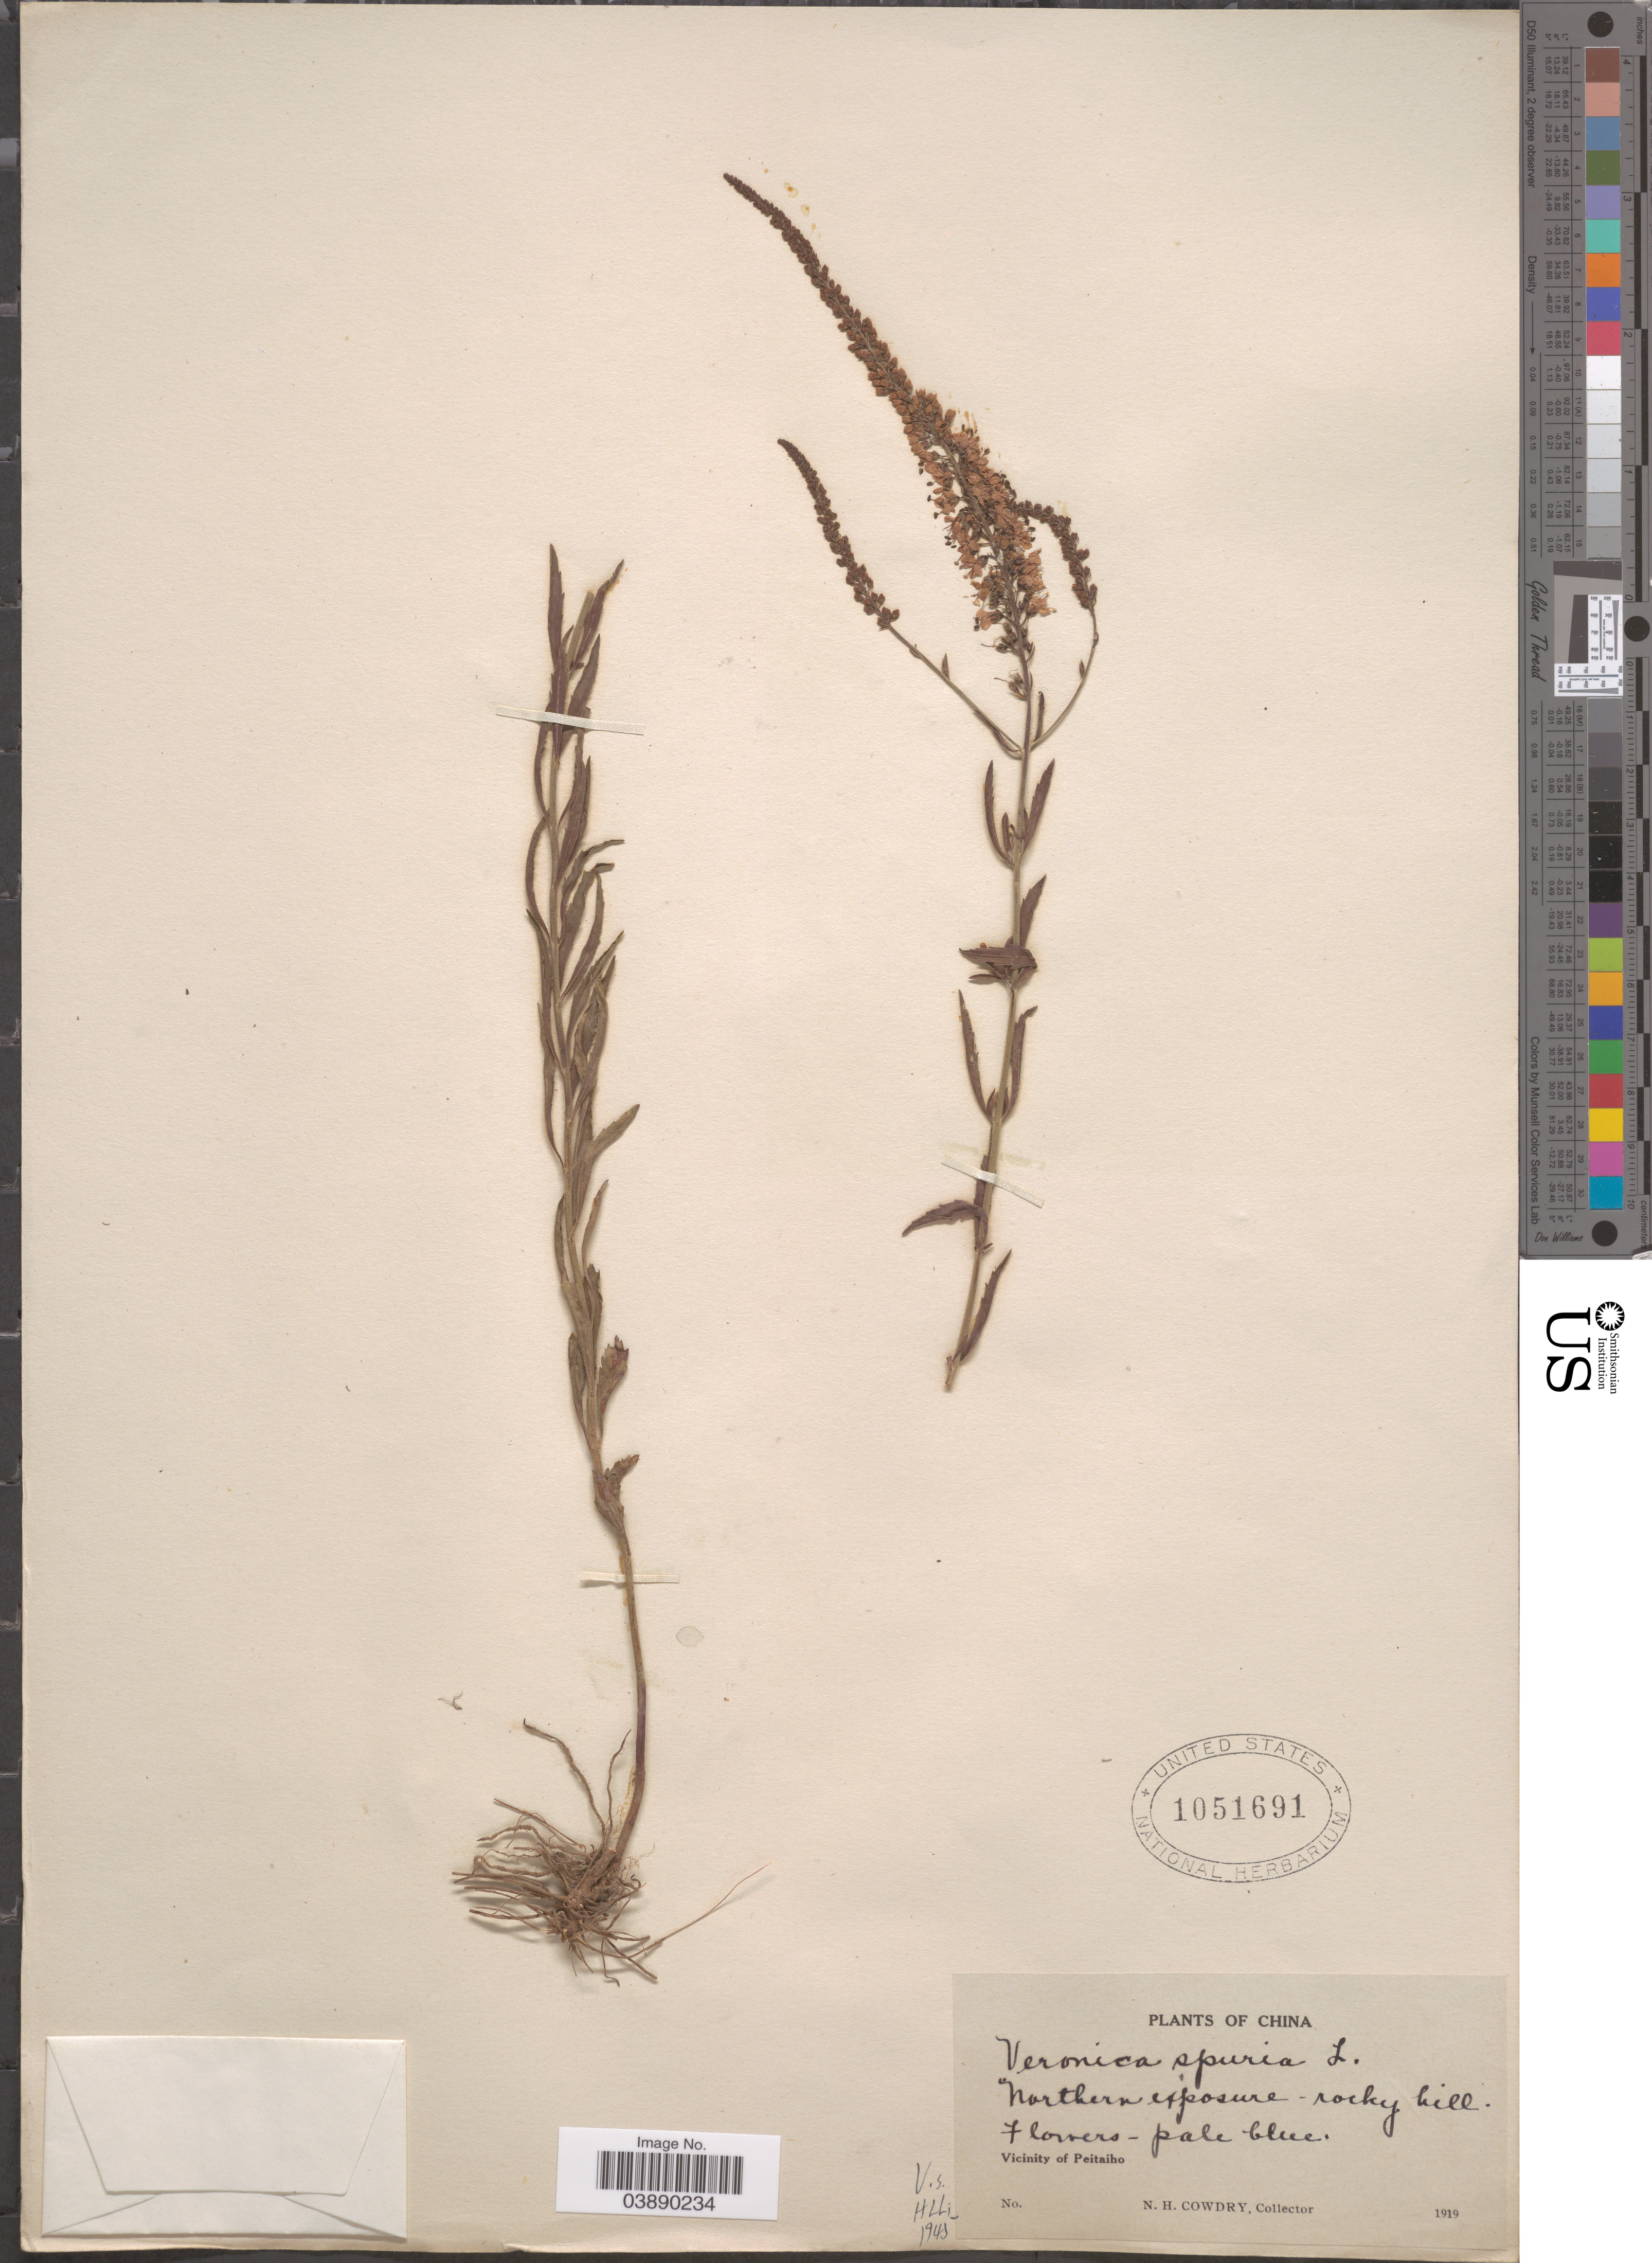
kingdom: Plantae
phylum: Tracheophyta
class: Magnoliopsida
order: Lamiales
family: Plantaginaceae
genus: Veronica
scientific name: Veronica linariifolia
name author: Pall. ex Link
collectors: N. H. Cowdry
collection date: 1919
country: China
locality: Vicinity of Peitaiho.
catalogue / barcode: US 1051691